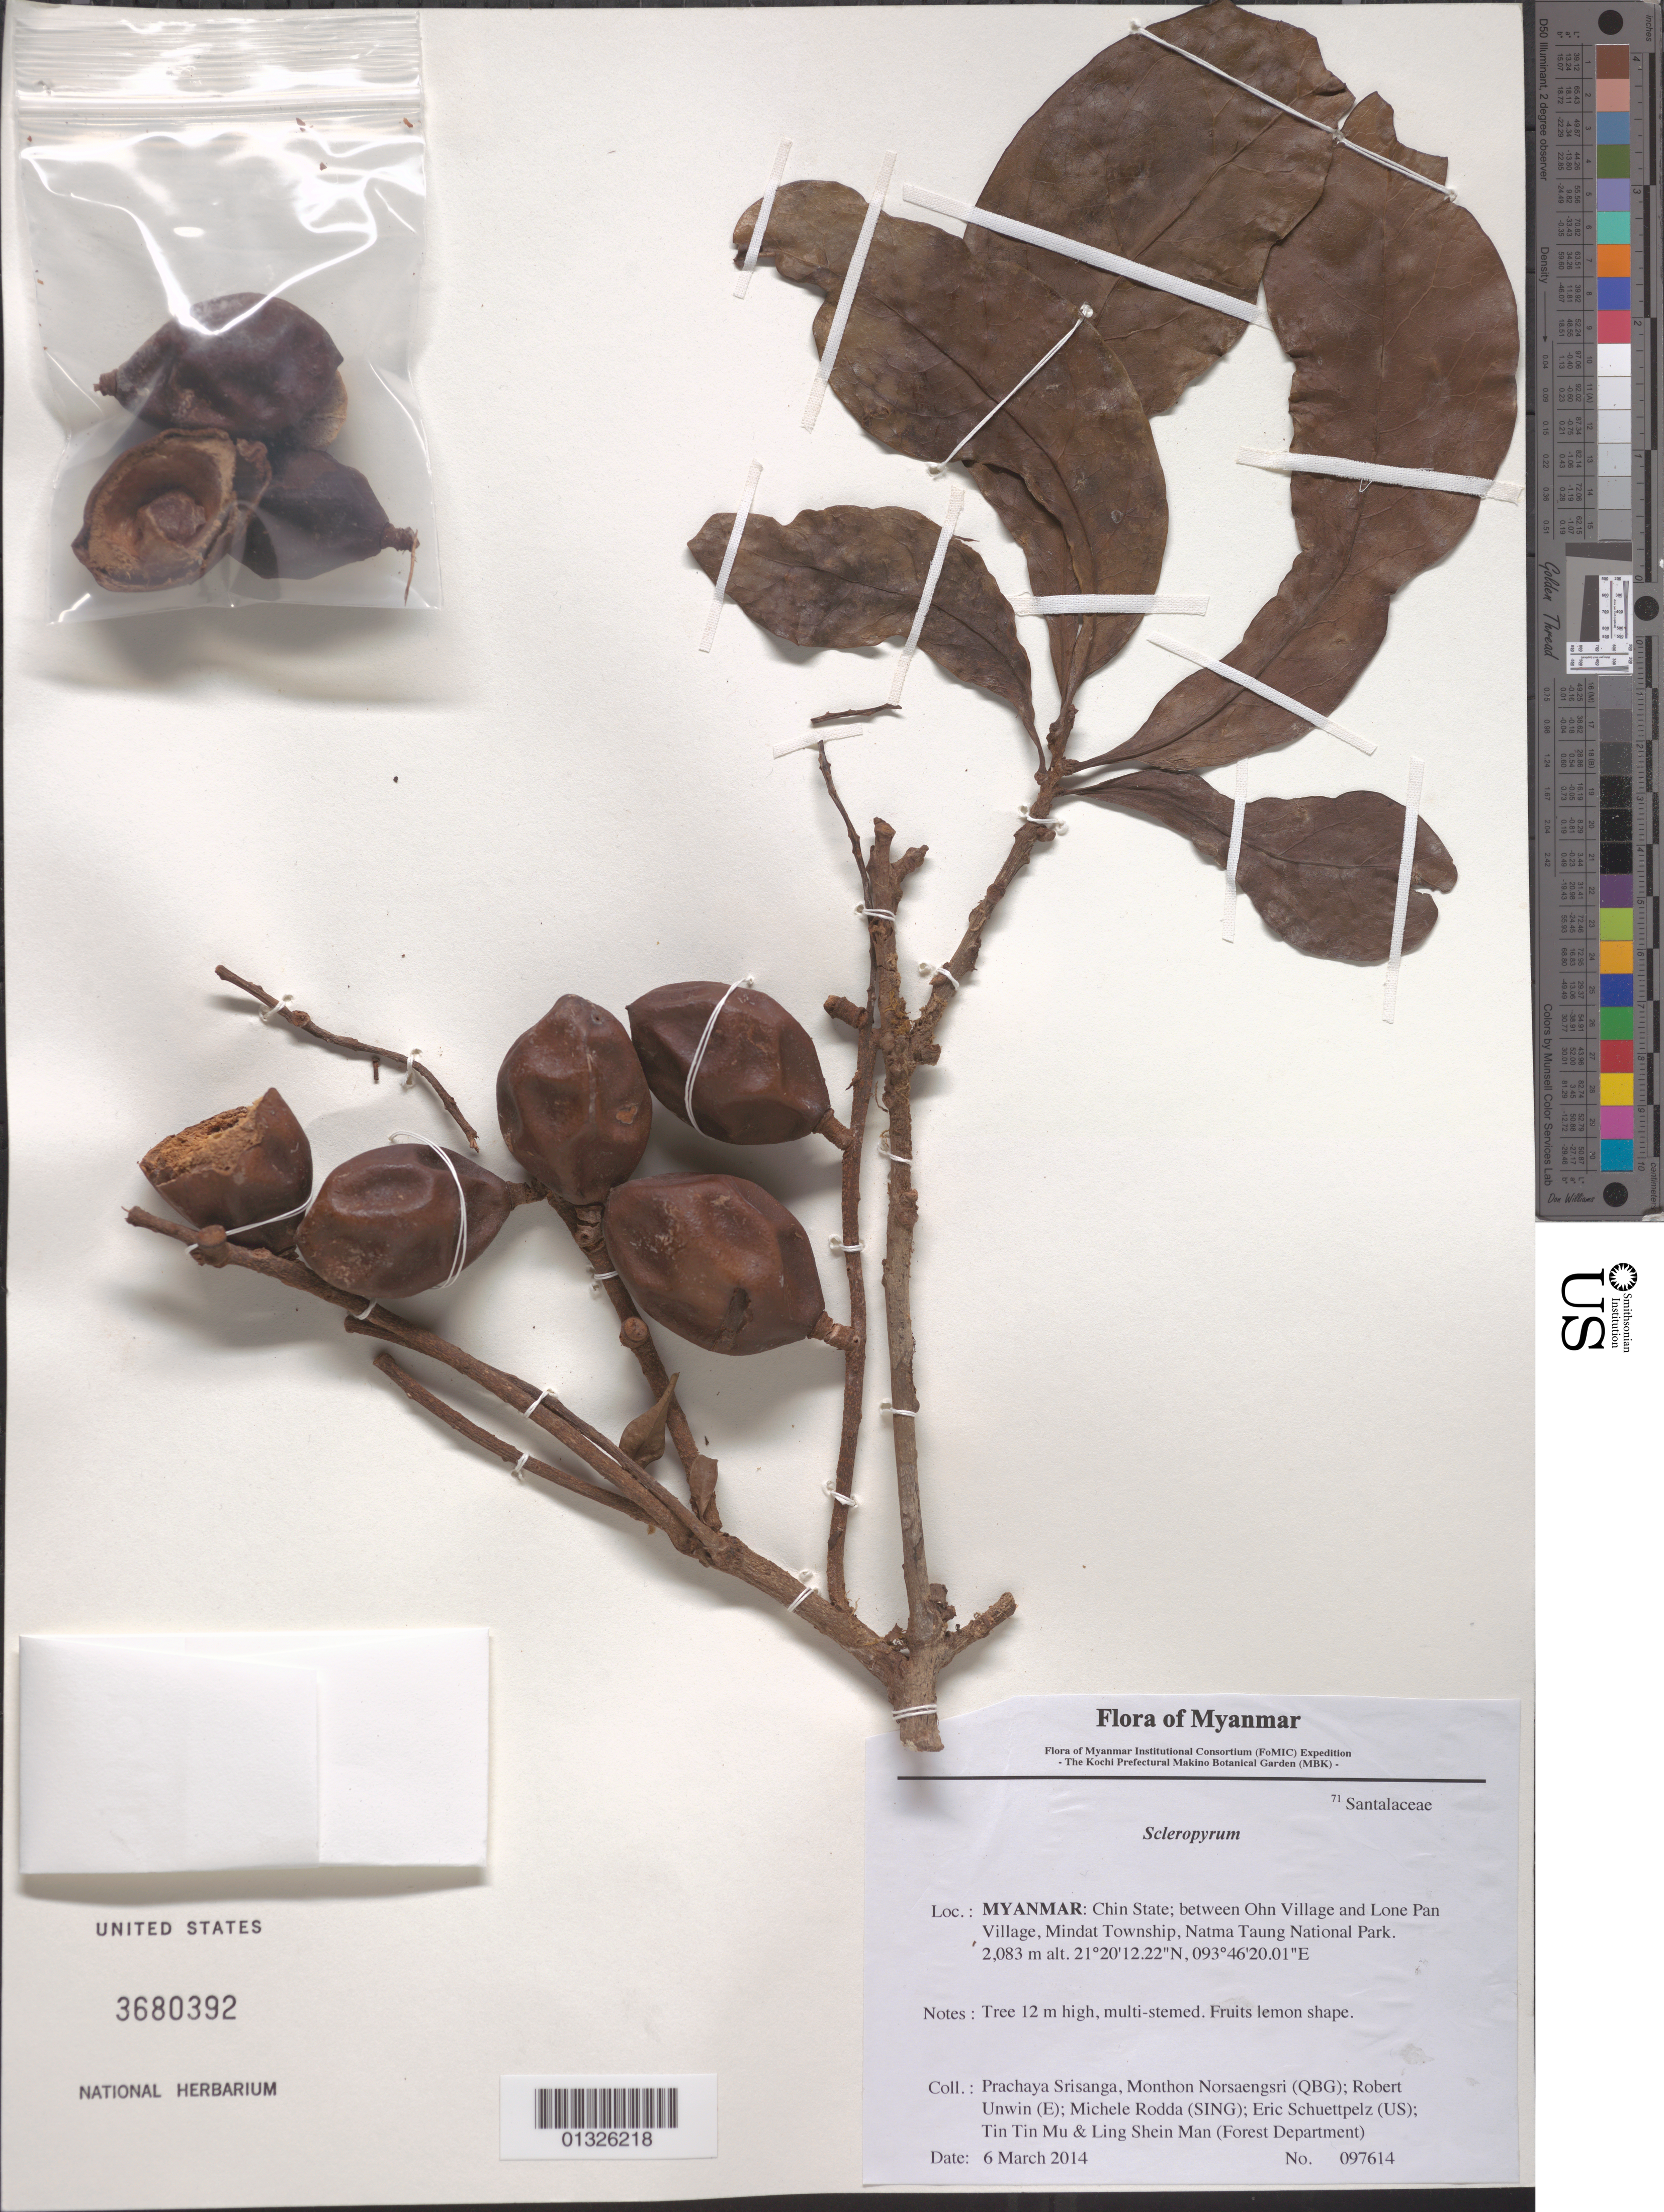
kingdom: Plantae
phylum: Tracheophyta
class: Magnoliopsida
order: Santalales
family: Cervantesiaceae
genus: Scleropyrum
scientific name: Scleropyrum sp.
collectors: P. Srisanga, M. Norsaengsri, R. Unwin, M. Rodda, E. Schuettpelz, Tin Tin Mu & Ling Shein Man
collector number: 97614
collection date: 2014-03-06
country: Myanmar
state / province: Chin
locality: Between Ohn Village and Lone Pan Village, Mindat Township, Natma Taung National Park.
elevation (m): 2083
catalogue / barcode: US 3680392